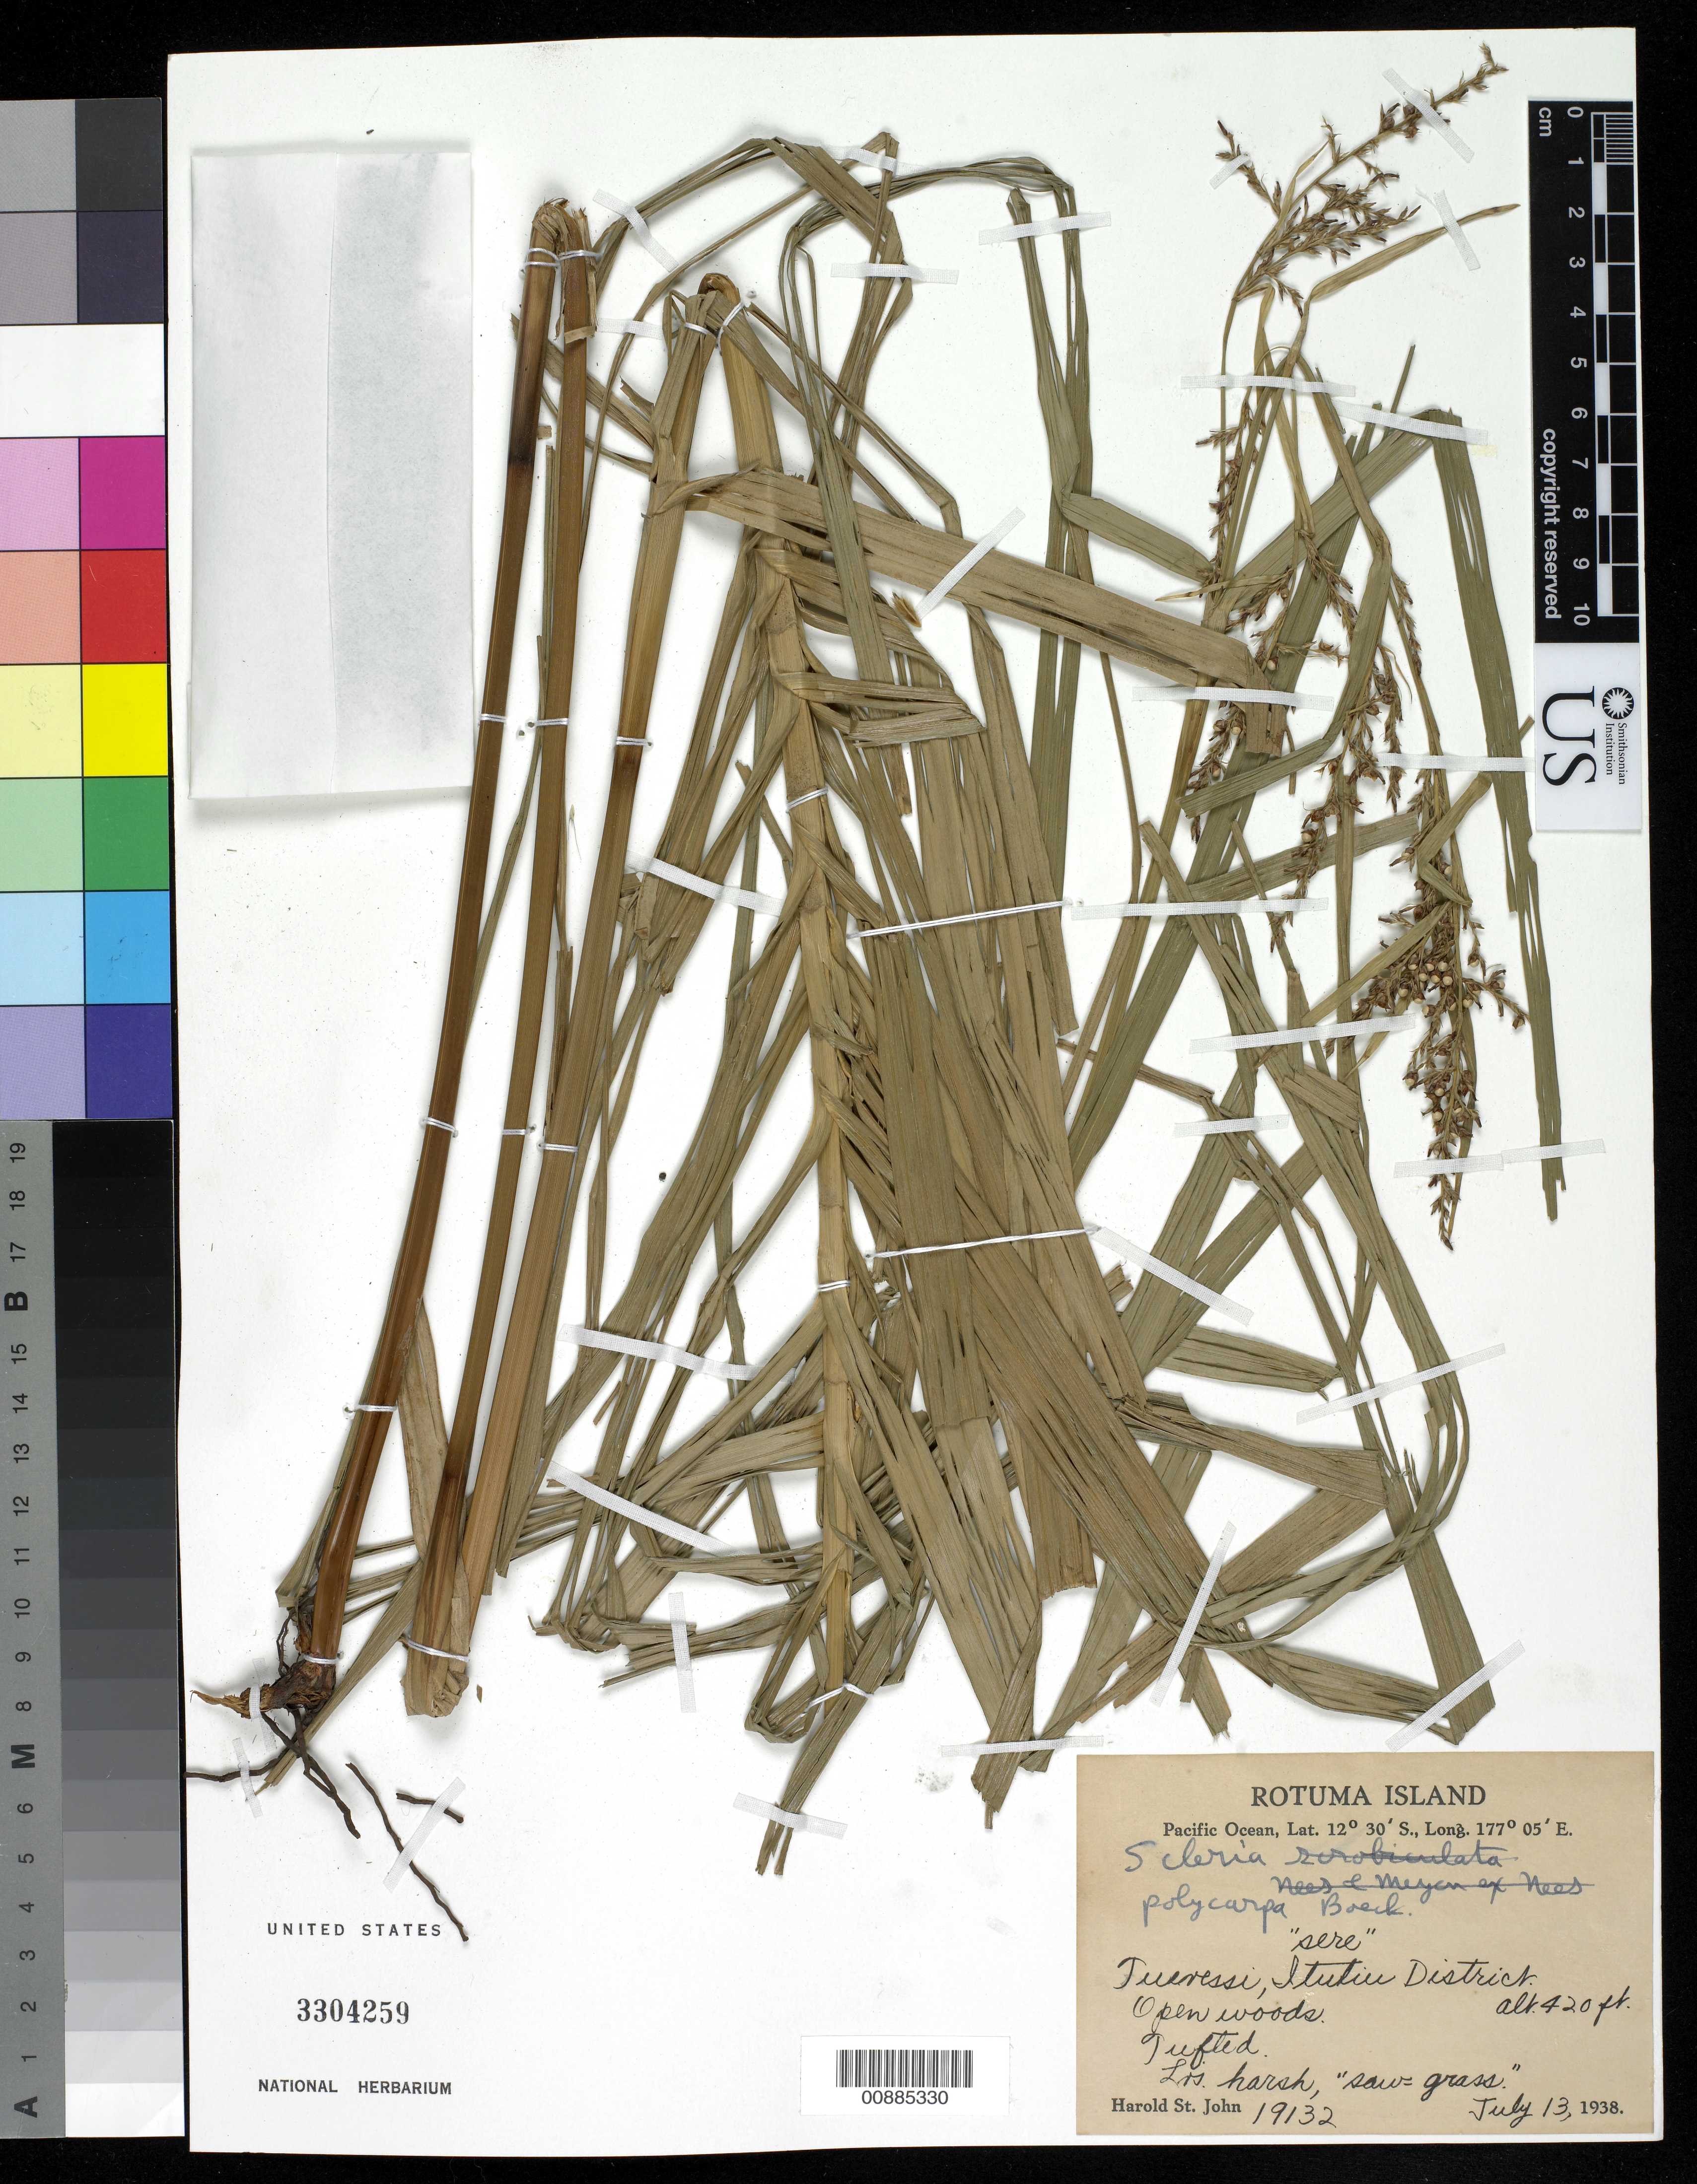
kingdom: Plantae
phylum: Tracheophyta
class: Liliopsida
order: Poales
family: Cyperaceae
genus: Scleria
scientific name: Scleria polycarpa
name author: Boeckeler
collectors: H. St. John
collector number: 19132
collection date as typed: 13 Jul 1938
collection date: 1938-07-13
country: Fiji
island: Rotuma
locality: Tueressi, Itutiu District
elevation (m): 128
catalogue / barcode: US 3304259